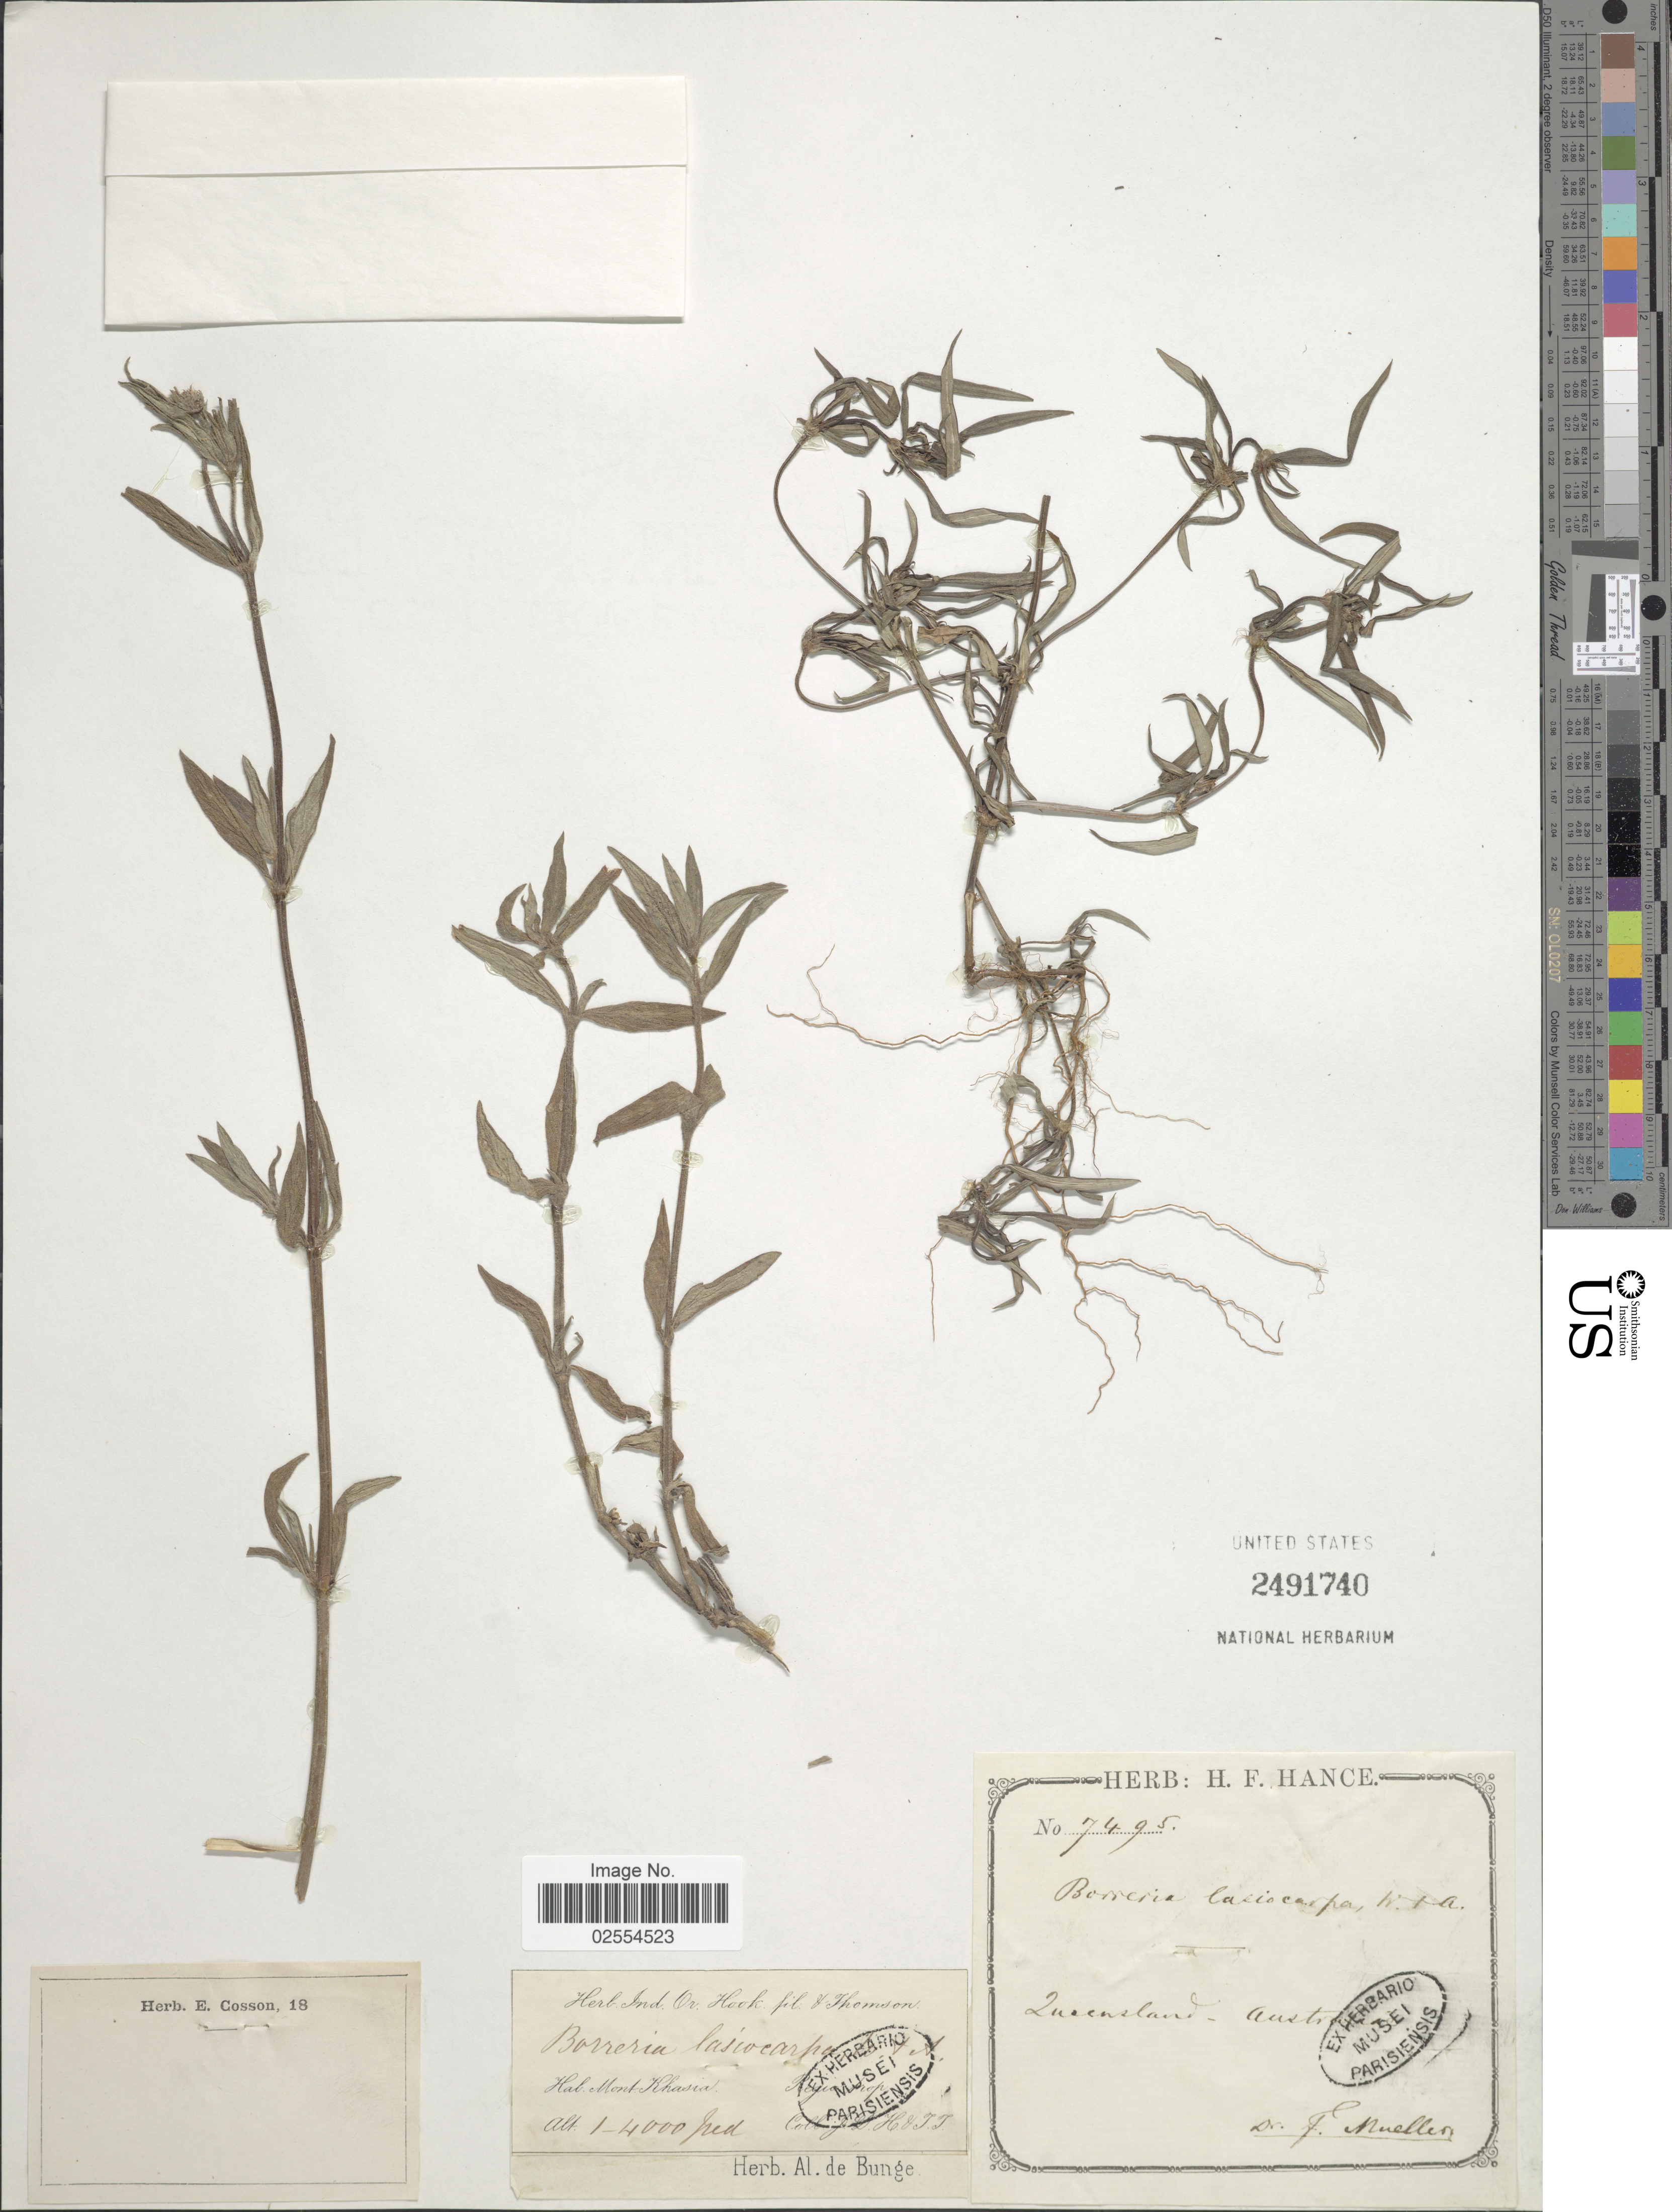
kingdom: Plantae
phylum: Tracheophyta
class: Magnoliopsida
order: Gentianales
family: Rubiaceae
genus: Spermacoce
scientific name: Spermacoce lasiocarpa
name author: R. Br. ex Wall.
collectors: J. D. Hooker & T. Thomson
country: India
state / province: Meghalaya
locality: Mont Khasia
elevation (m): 305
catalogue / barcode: US 2491740